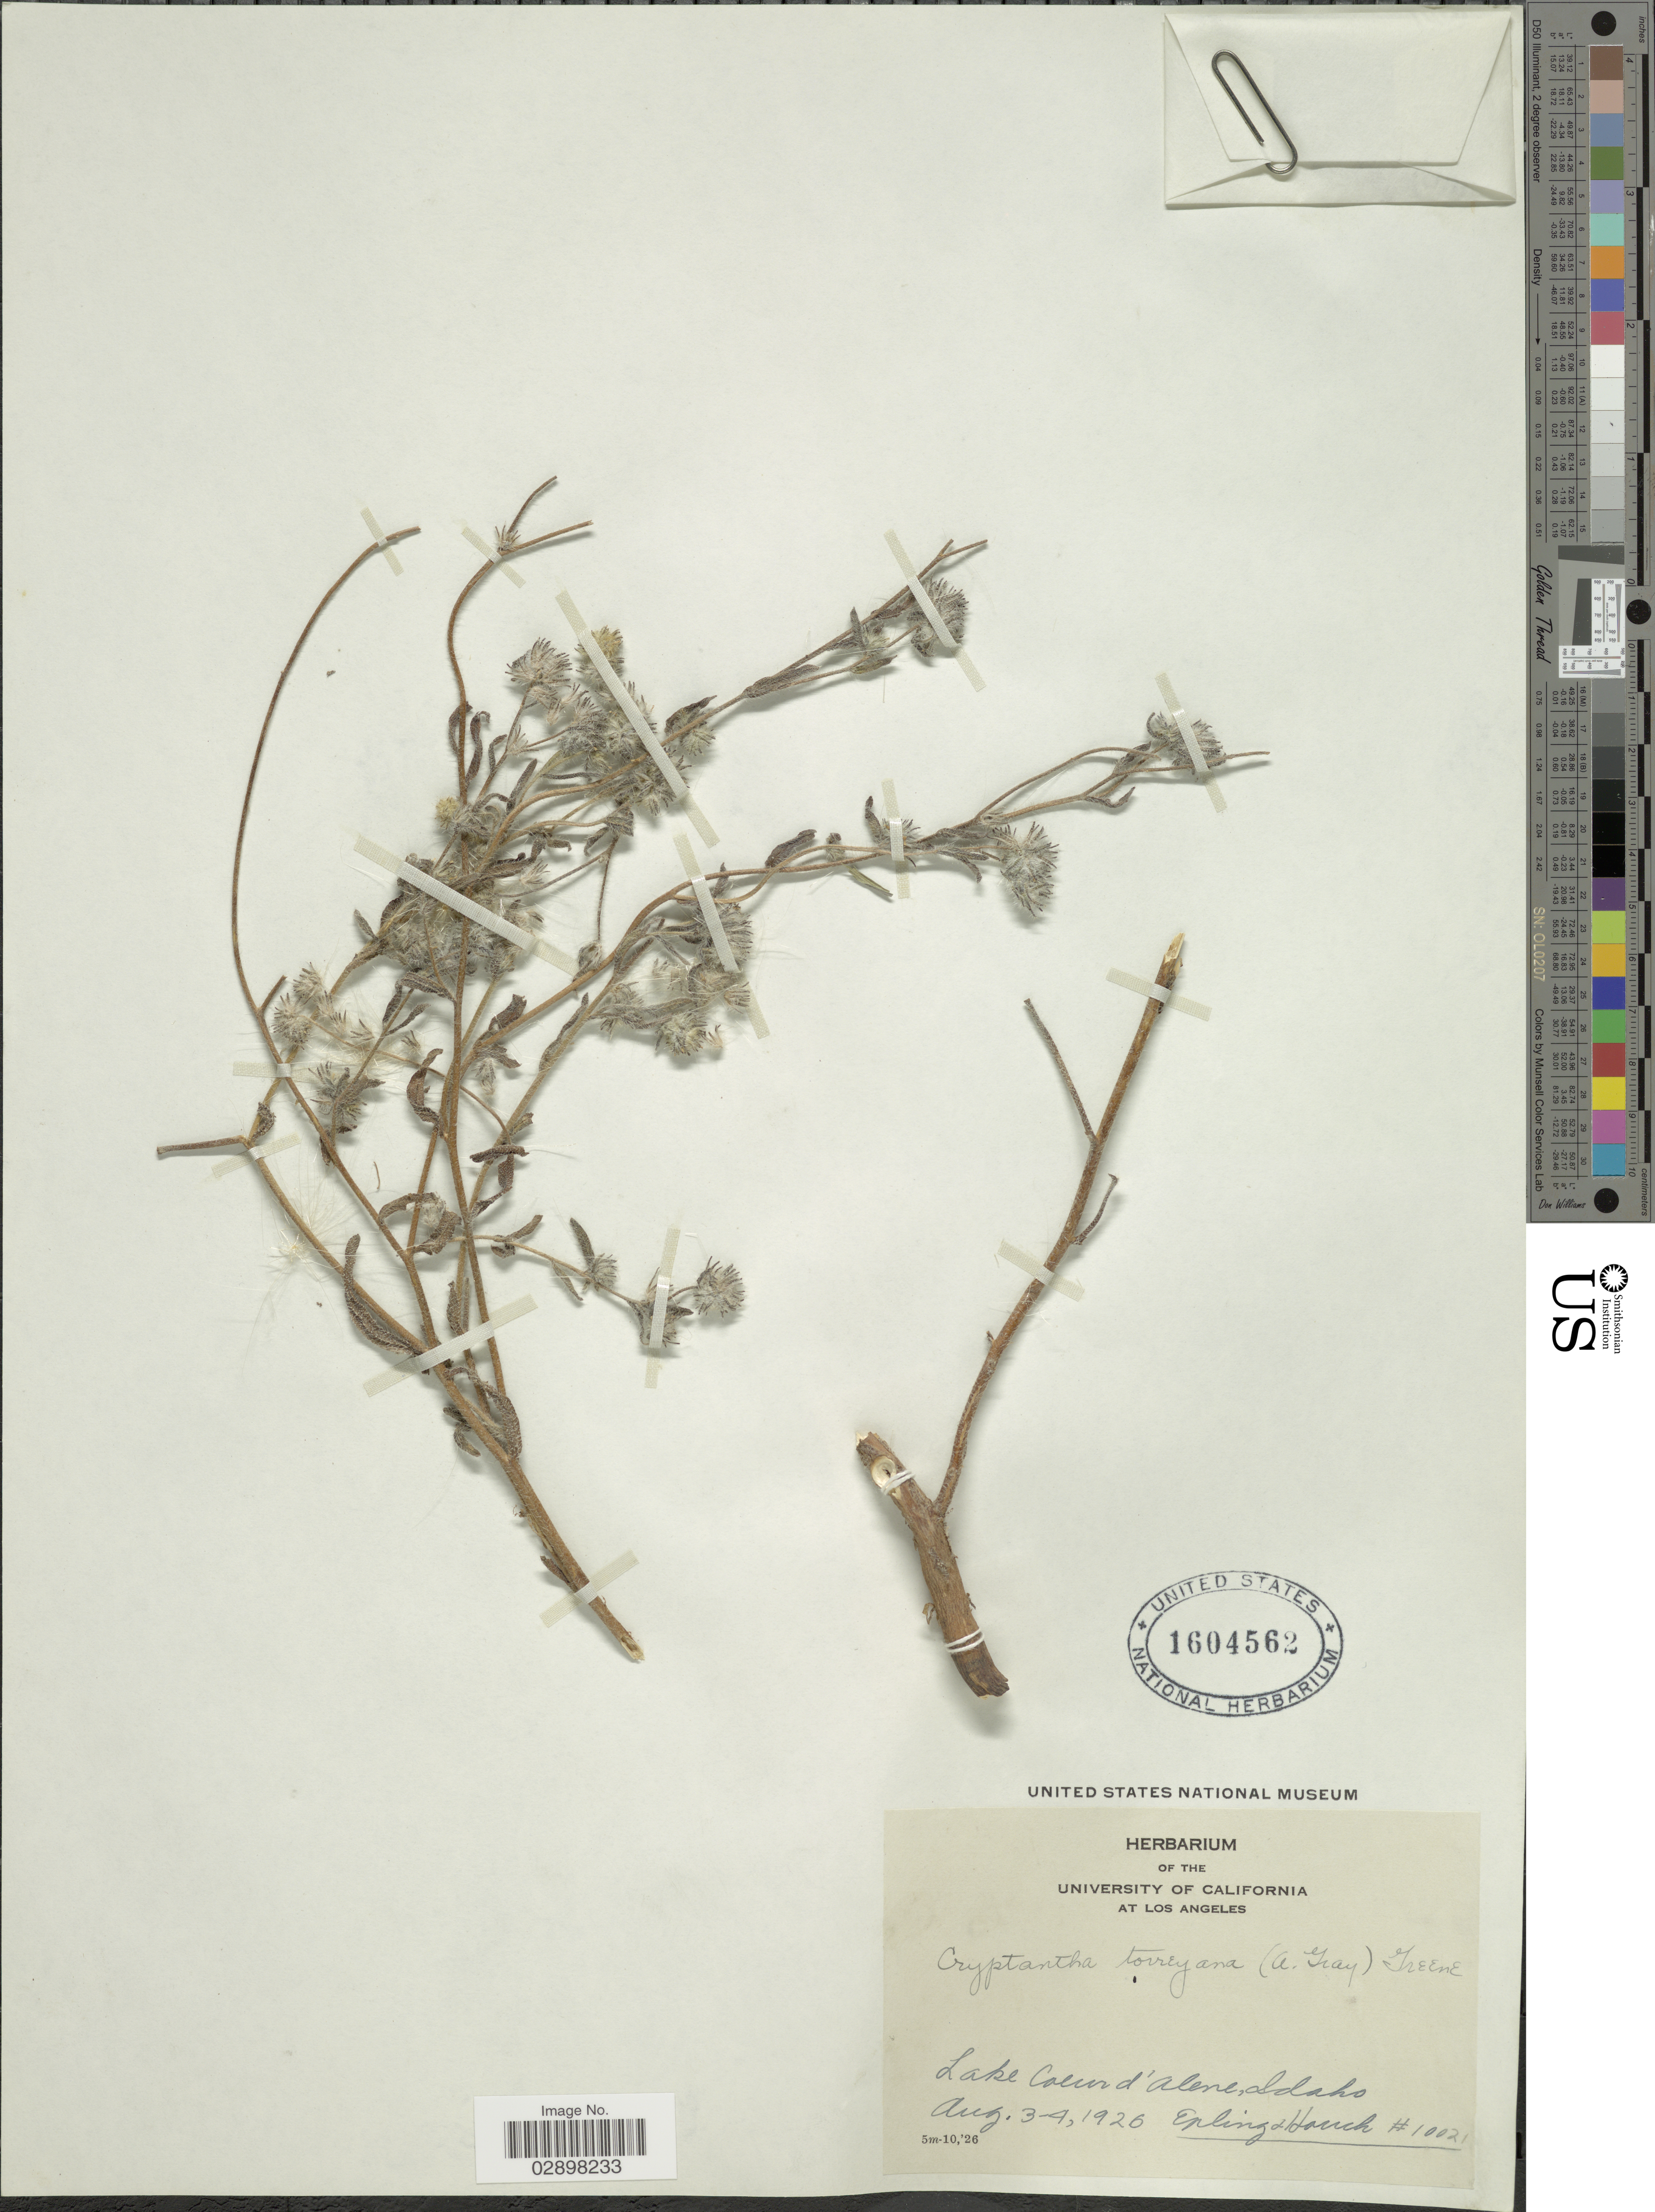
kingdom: Plantae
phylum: Tracheophyta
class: Magnoliopsida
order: Boraginales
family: Boraginaceae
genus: Cryptantha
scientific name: Cryptantha torreyana var. genuina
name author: I.M. Johnst.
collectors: -- Epling & Houch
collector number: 10021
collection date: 1926-08-03/1926-08-04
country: United States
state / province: Idaho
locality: Lake Coeur d'Alene.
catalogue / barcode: US 1604562